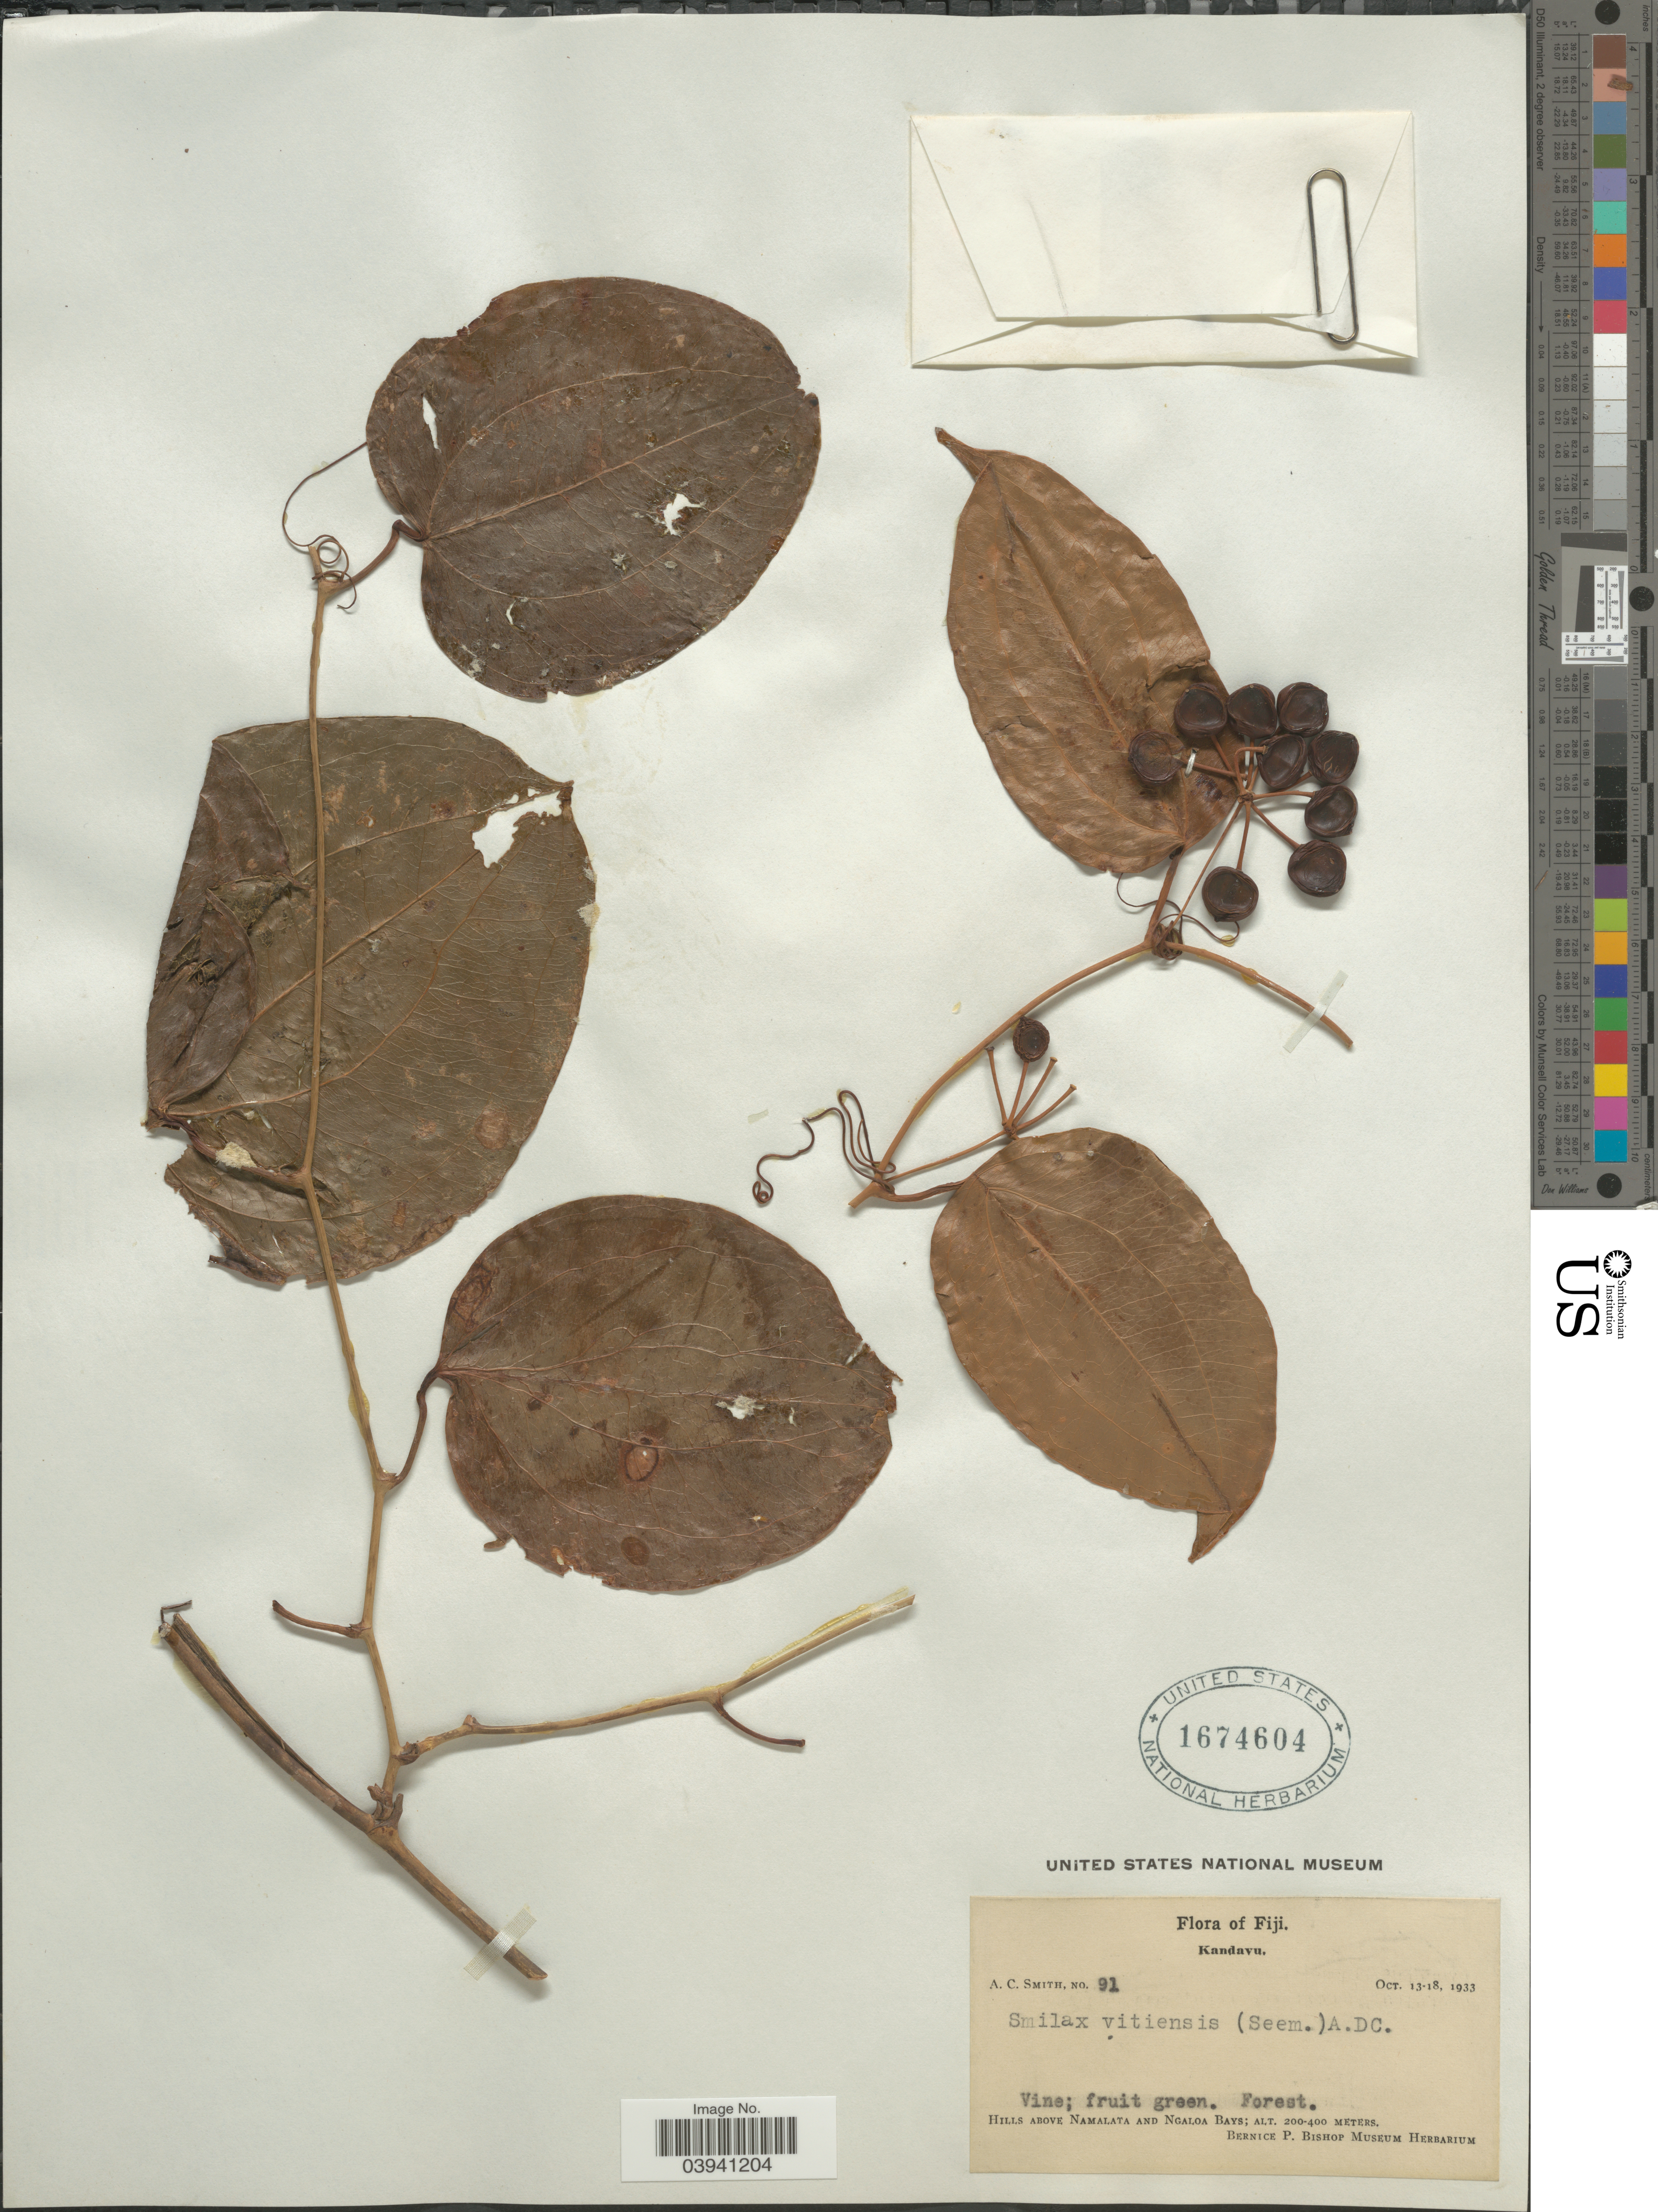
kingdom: Plantae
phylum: Tracheophyta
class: Liliopsida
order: Liliales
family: Smilacaceae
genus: Smilax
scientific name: Smilax vitiensis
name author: (Seem.) A. DC.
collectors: A. C. Smith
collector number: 91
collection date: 1933-10-13/1933-10-18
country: Fiji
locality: Kandavu. Hills above Namalata and Ngaloa Bays.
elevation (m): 200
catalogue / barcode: US 1674604